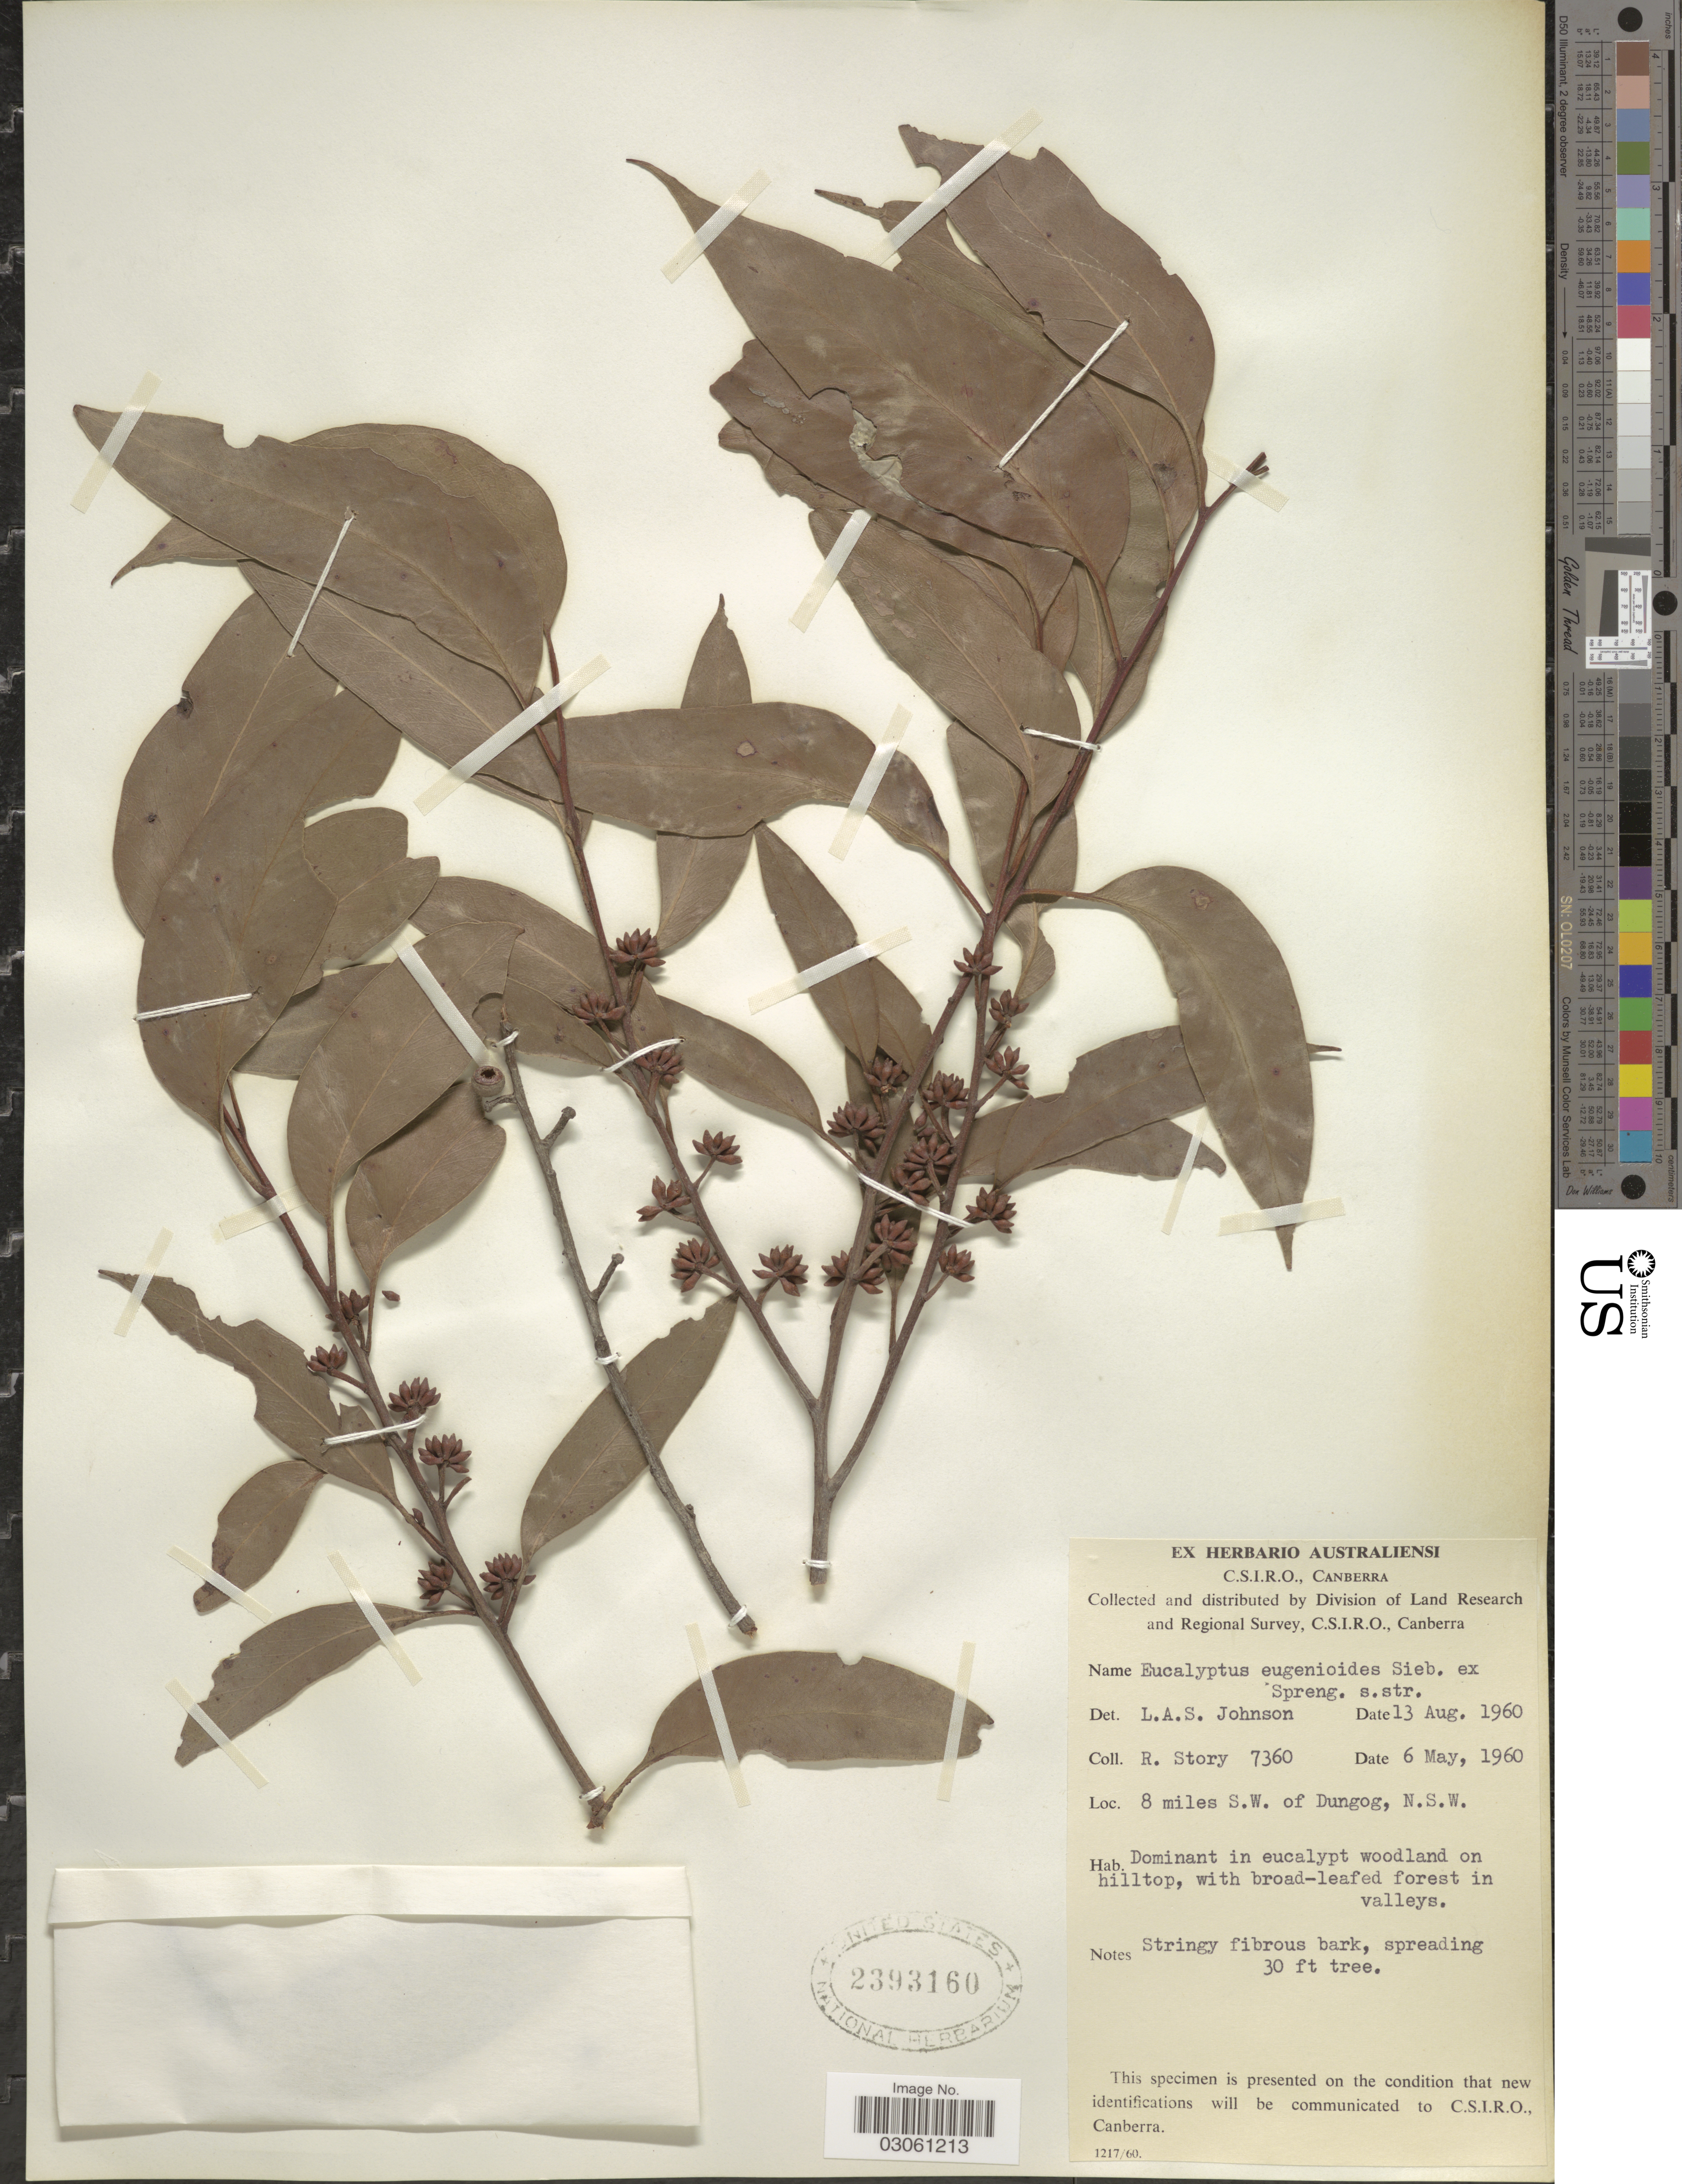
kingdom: Plantae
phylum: Tracheophyta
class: Magnoliopsida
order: Myrtales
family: Myrtaceae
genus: Eucalyptus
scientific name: Eucalyptus eugenioides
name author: Siebert ex Spreng.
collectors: R. Story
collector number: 7360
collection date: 1960-05-06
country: Australia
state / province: New South Wales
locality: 8 miles S.W. of Dungog.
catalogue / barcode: US 2393160